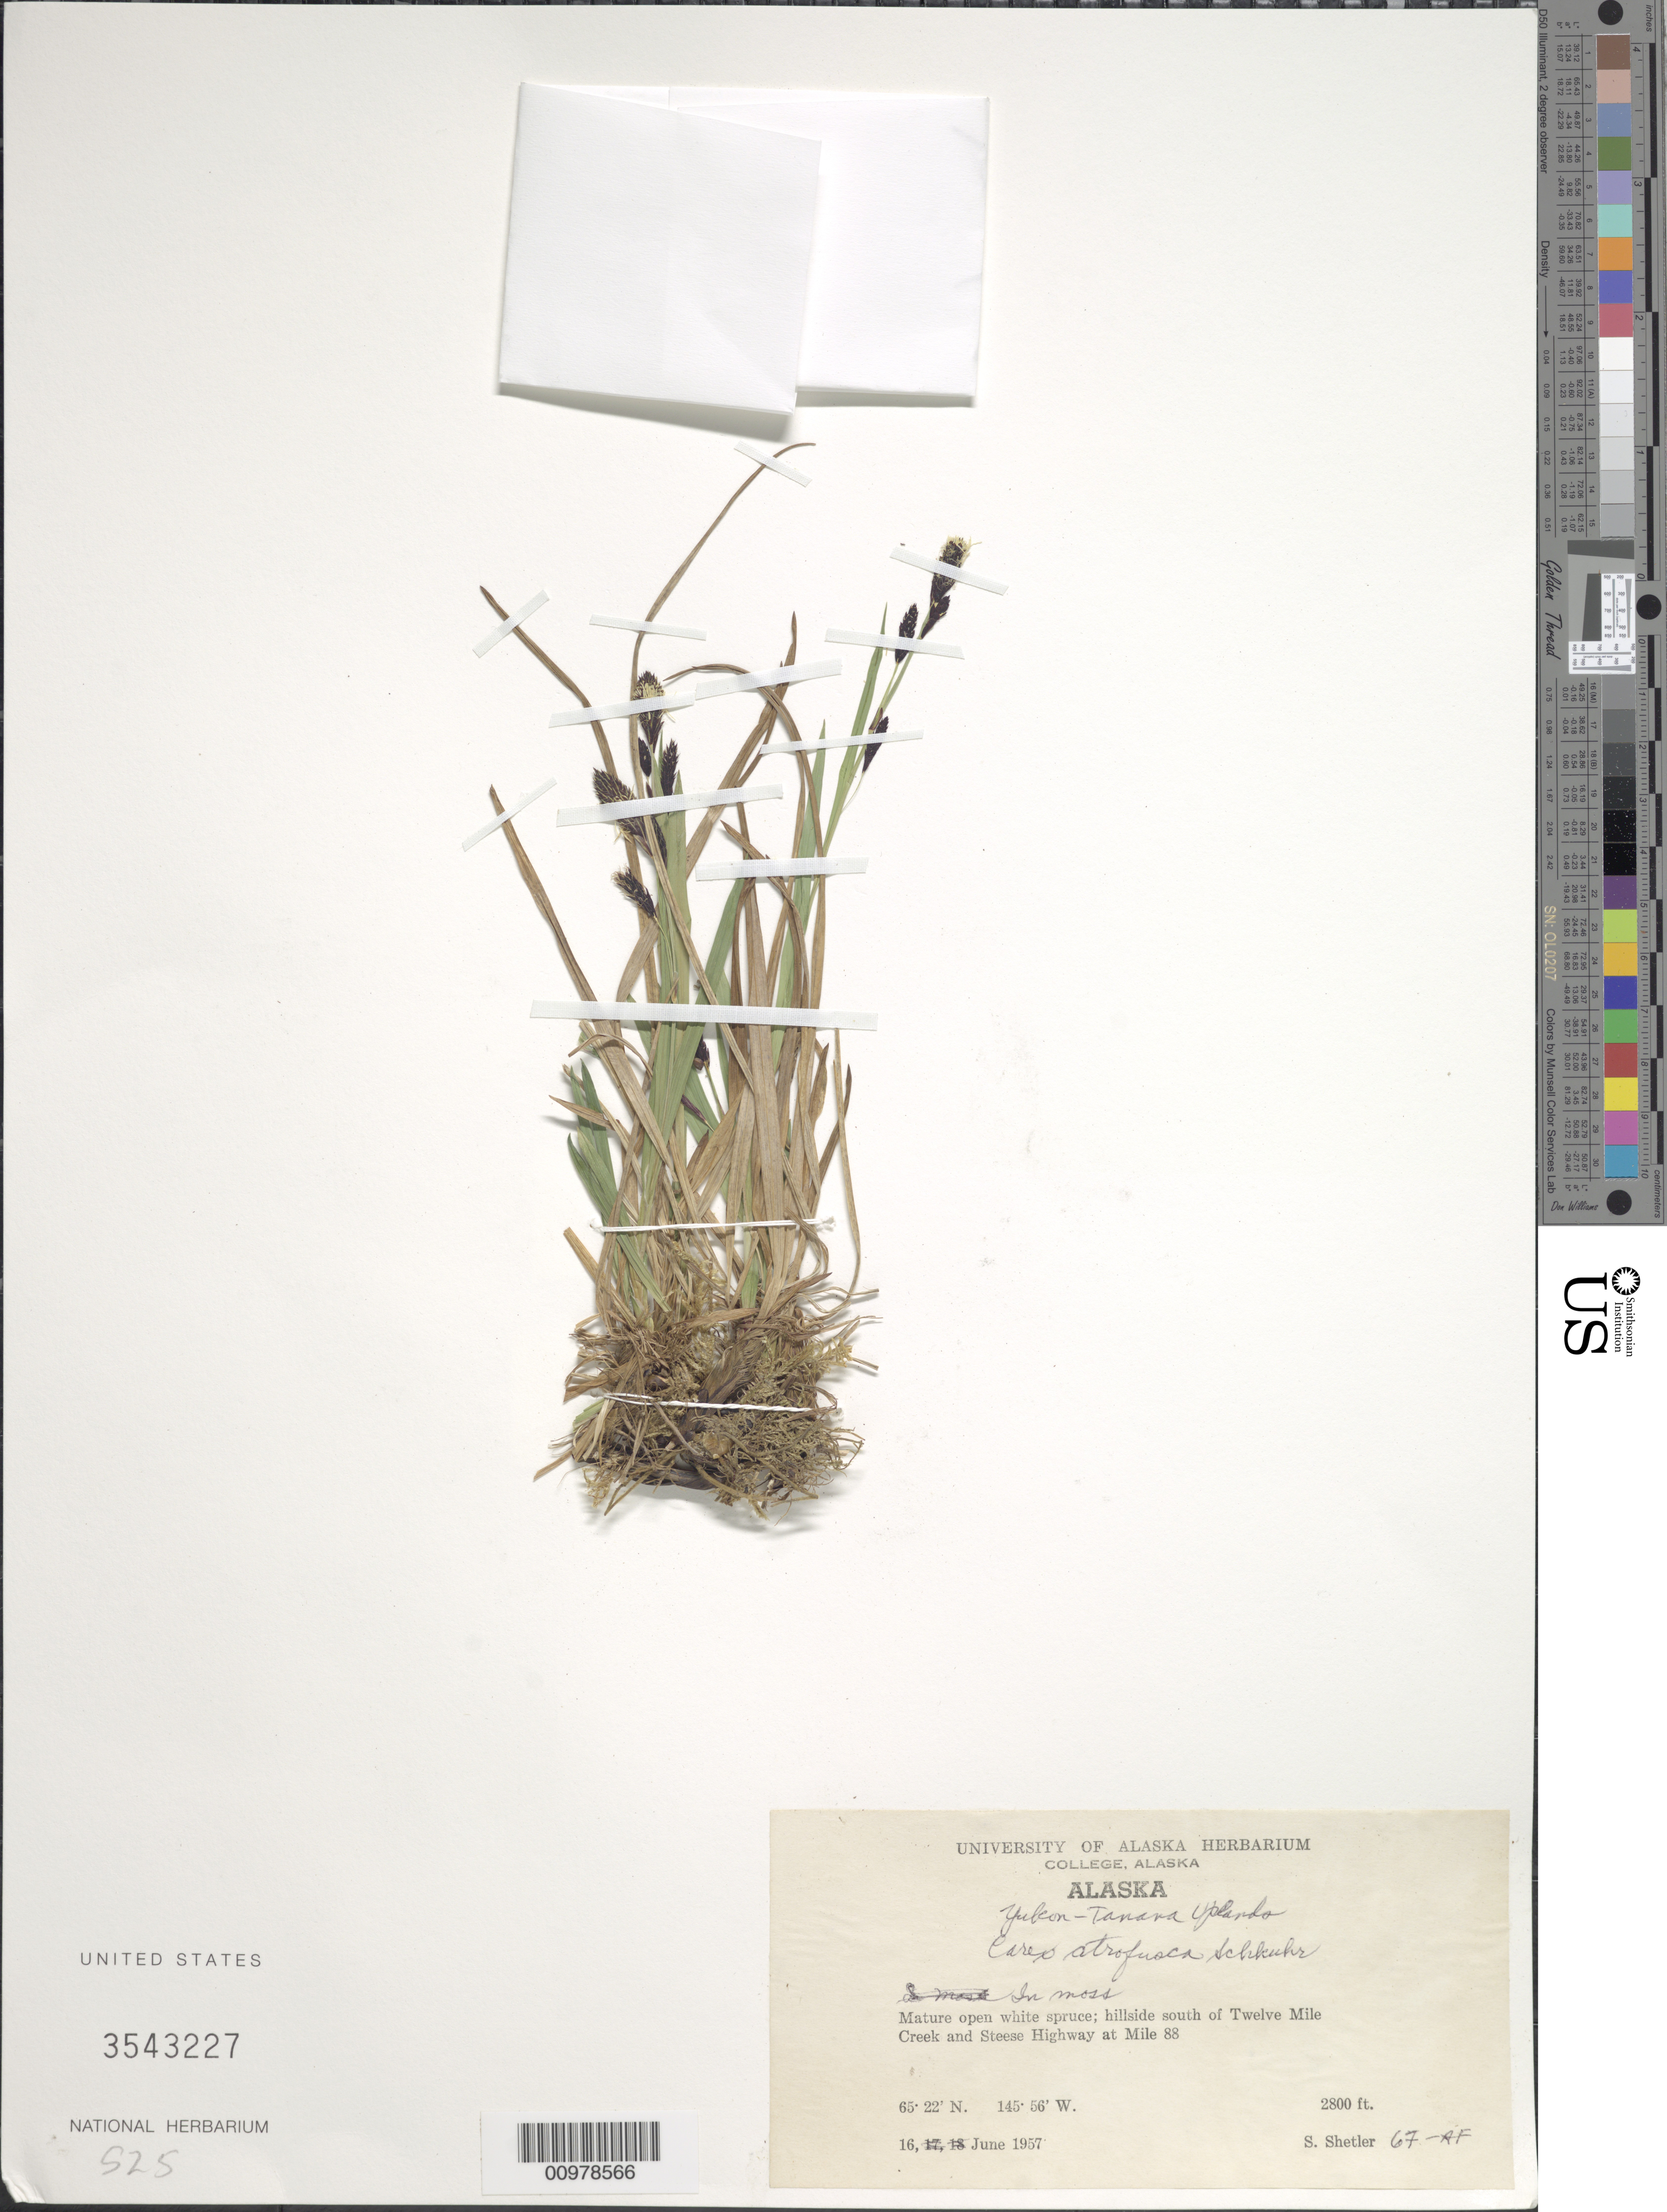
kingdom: Plantae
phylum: Tracheophyta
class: Liliopsida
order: Poales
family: Cyperaceae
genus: Carex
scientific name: Carex atrofusca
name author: Schkuhr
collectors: S. Shetler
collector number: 67-AF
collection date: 1957-06-16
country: United States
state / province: Alaska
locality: In moss. Mature ope white spruce; hillside south of Twelve Mile Creek and Steese Highway at Mile 88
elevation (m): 853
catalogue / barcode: US 3543227